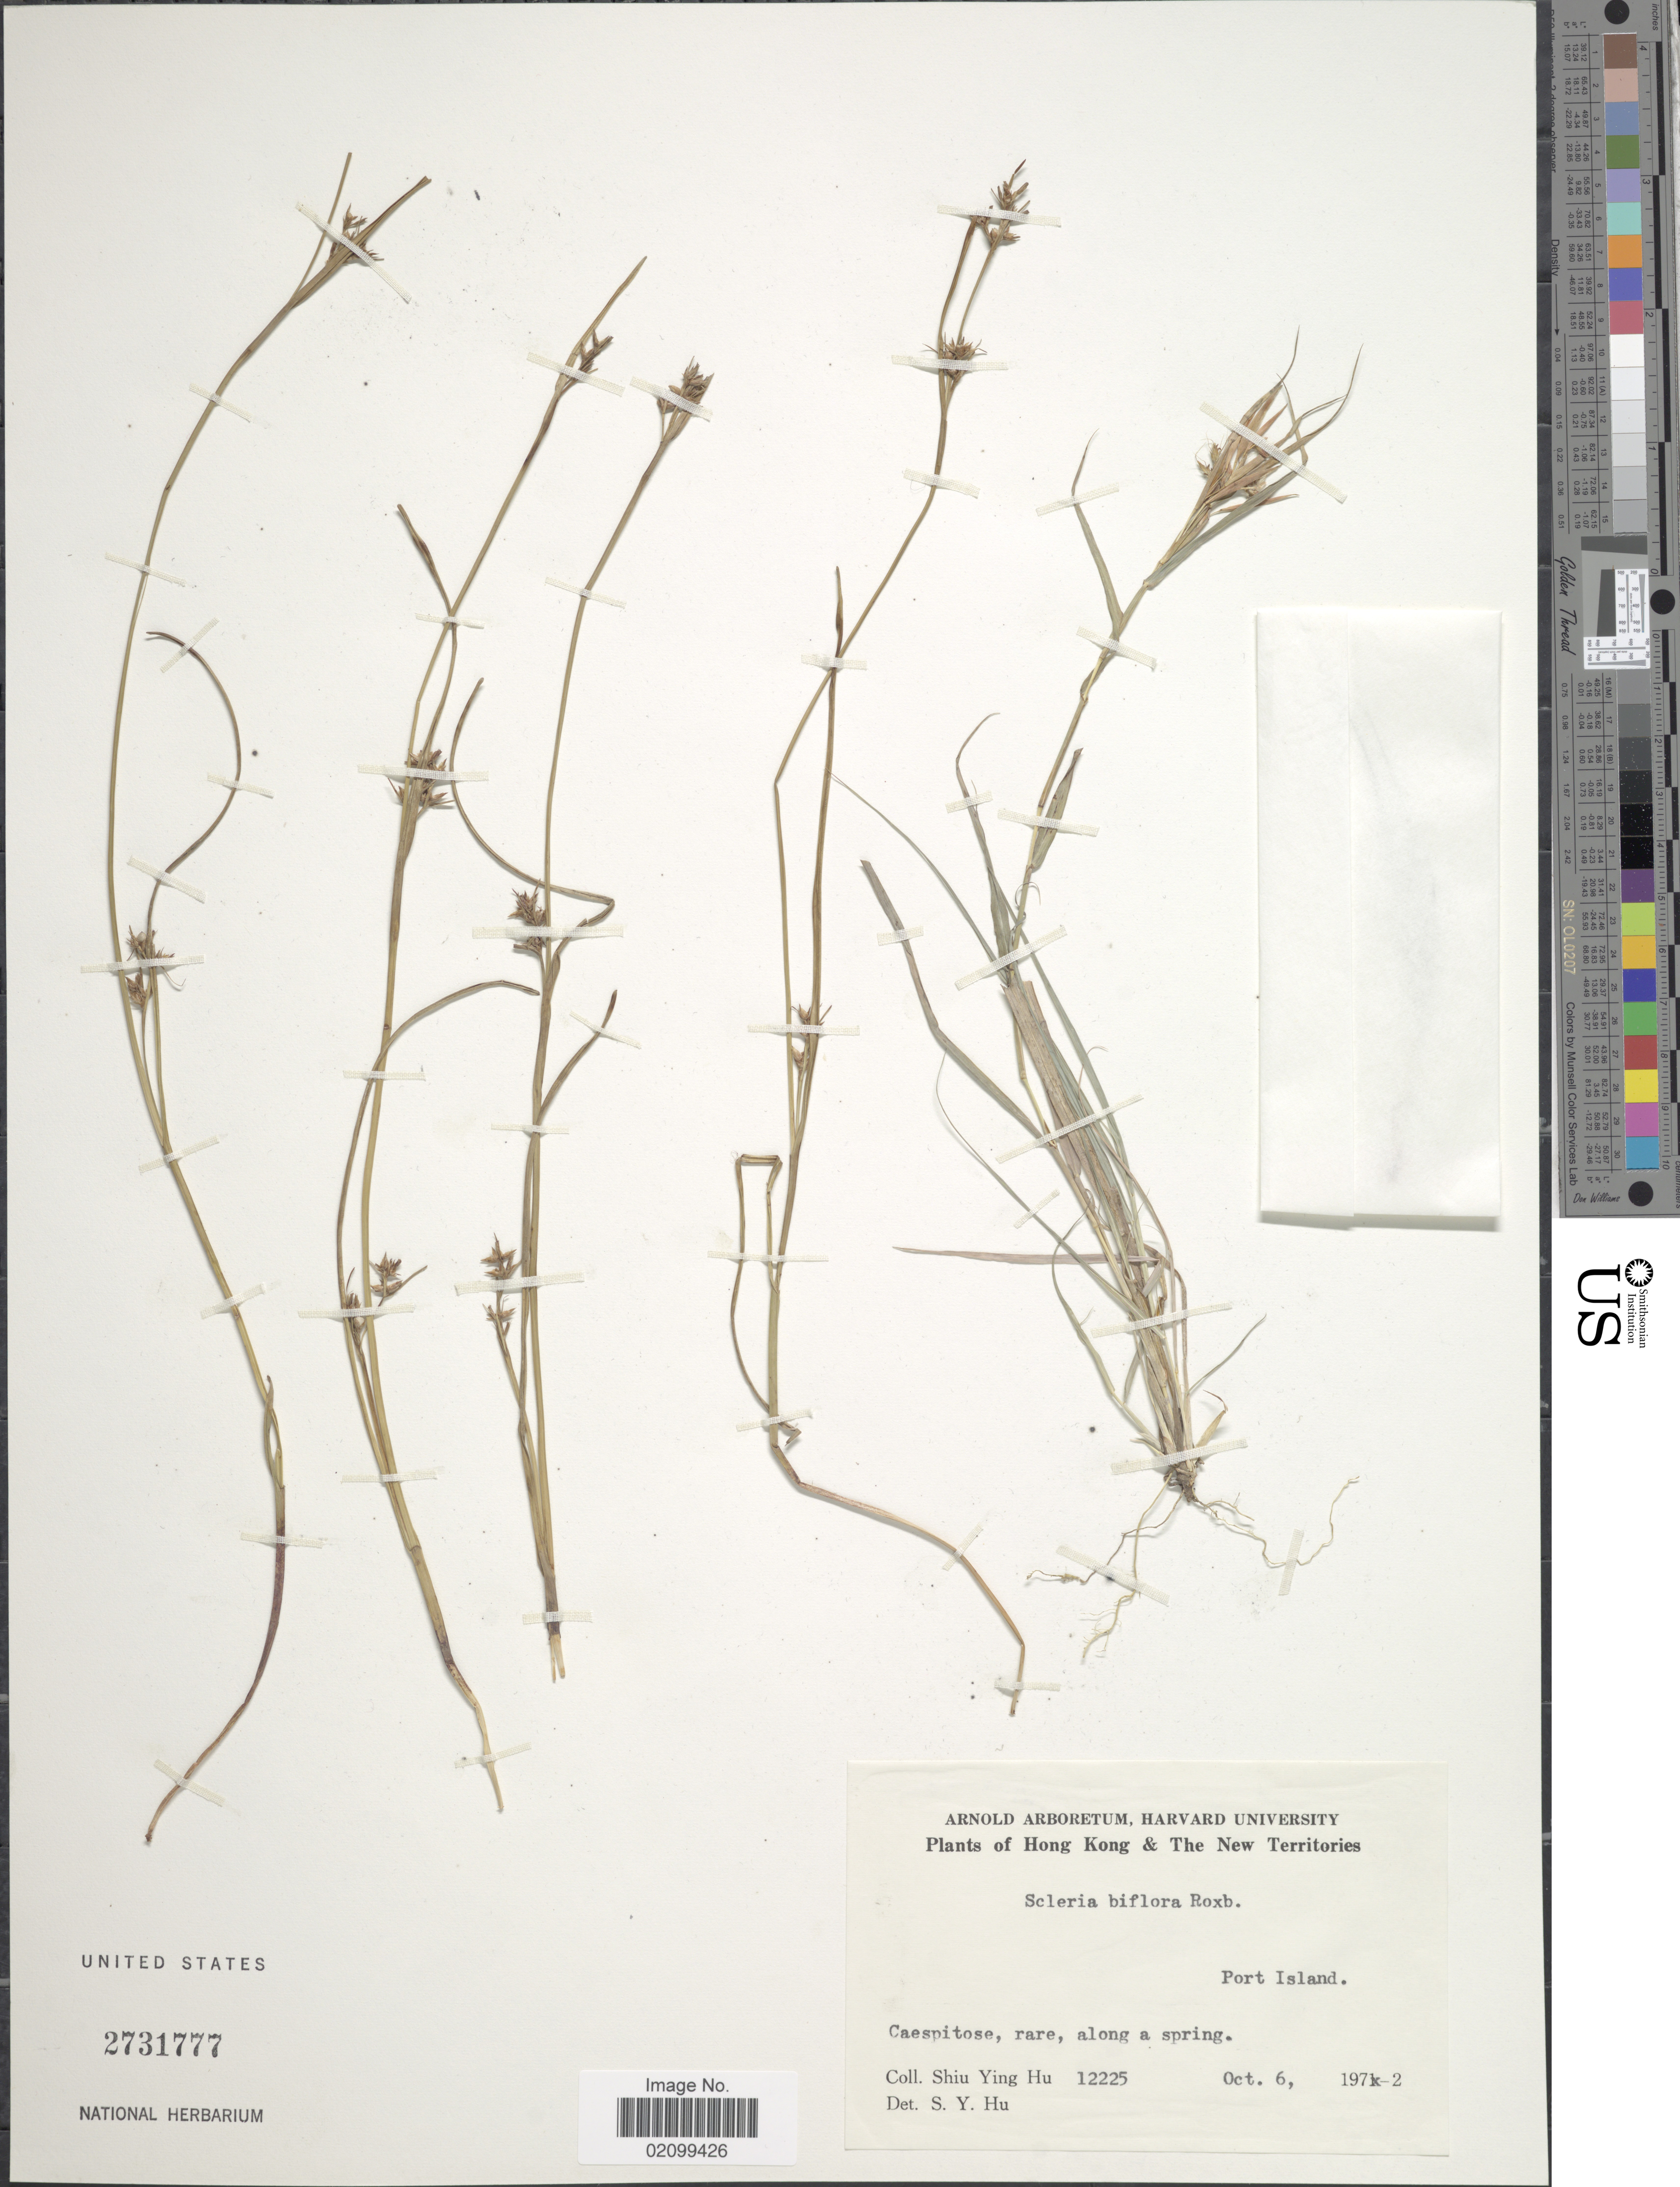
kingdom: Plantae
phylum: Tracheophyta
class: Liliopsida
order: Poales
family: Cyperaceae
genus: Scleria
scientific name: Scleria biflora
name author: Roxb.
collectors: S. Y. Hu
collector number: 12225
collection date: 1972-10-06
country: China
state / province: Hong Kong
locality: New Territories. Port Island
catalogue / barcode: US 2731777